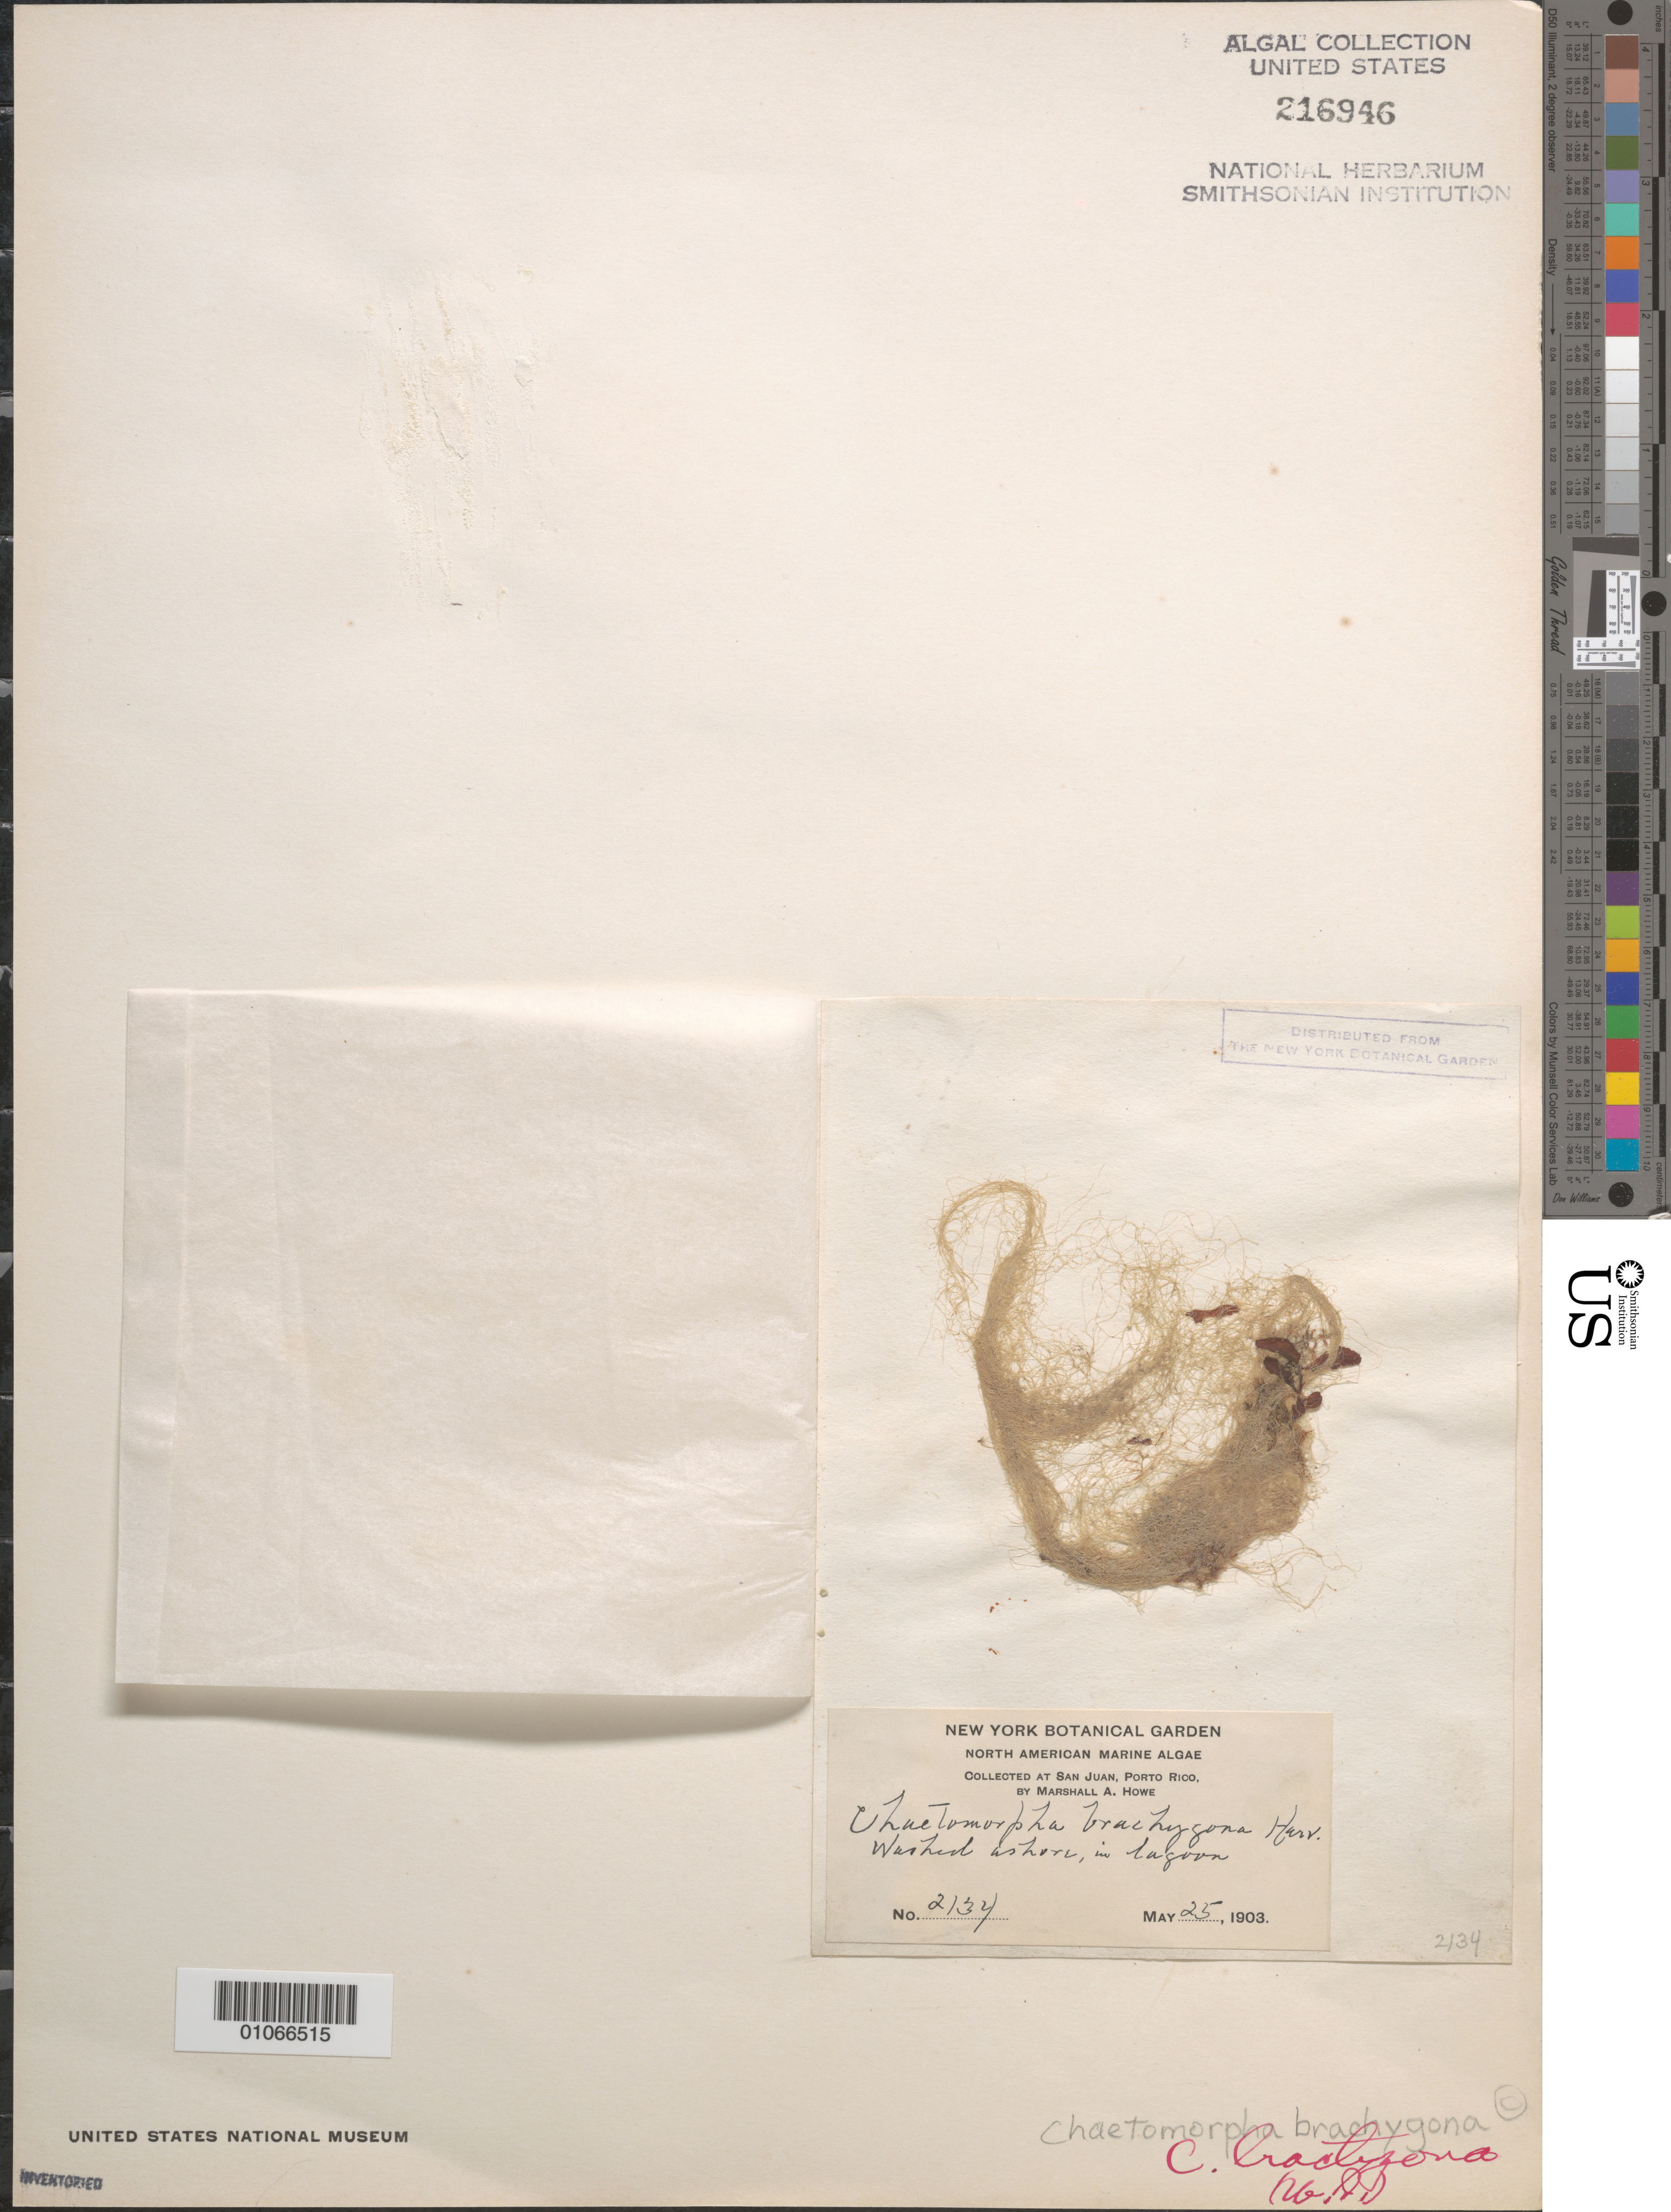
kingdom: Plantae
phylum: Chlorophyta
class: Ulvophyceae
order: Cladophorales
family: Cladophoraceae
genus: Chaetomorpha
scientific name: Chaetomorpha brachygona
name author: Harv.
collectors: M. A. Howe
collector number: MAH 2134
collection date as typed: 25 May 1903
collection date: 1903-05-25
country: Puerto Rico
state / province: San Juan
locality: San Juan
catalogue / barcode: US 216946